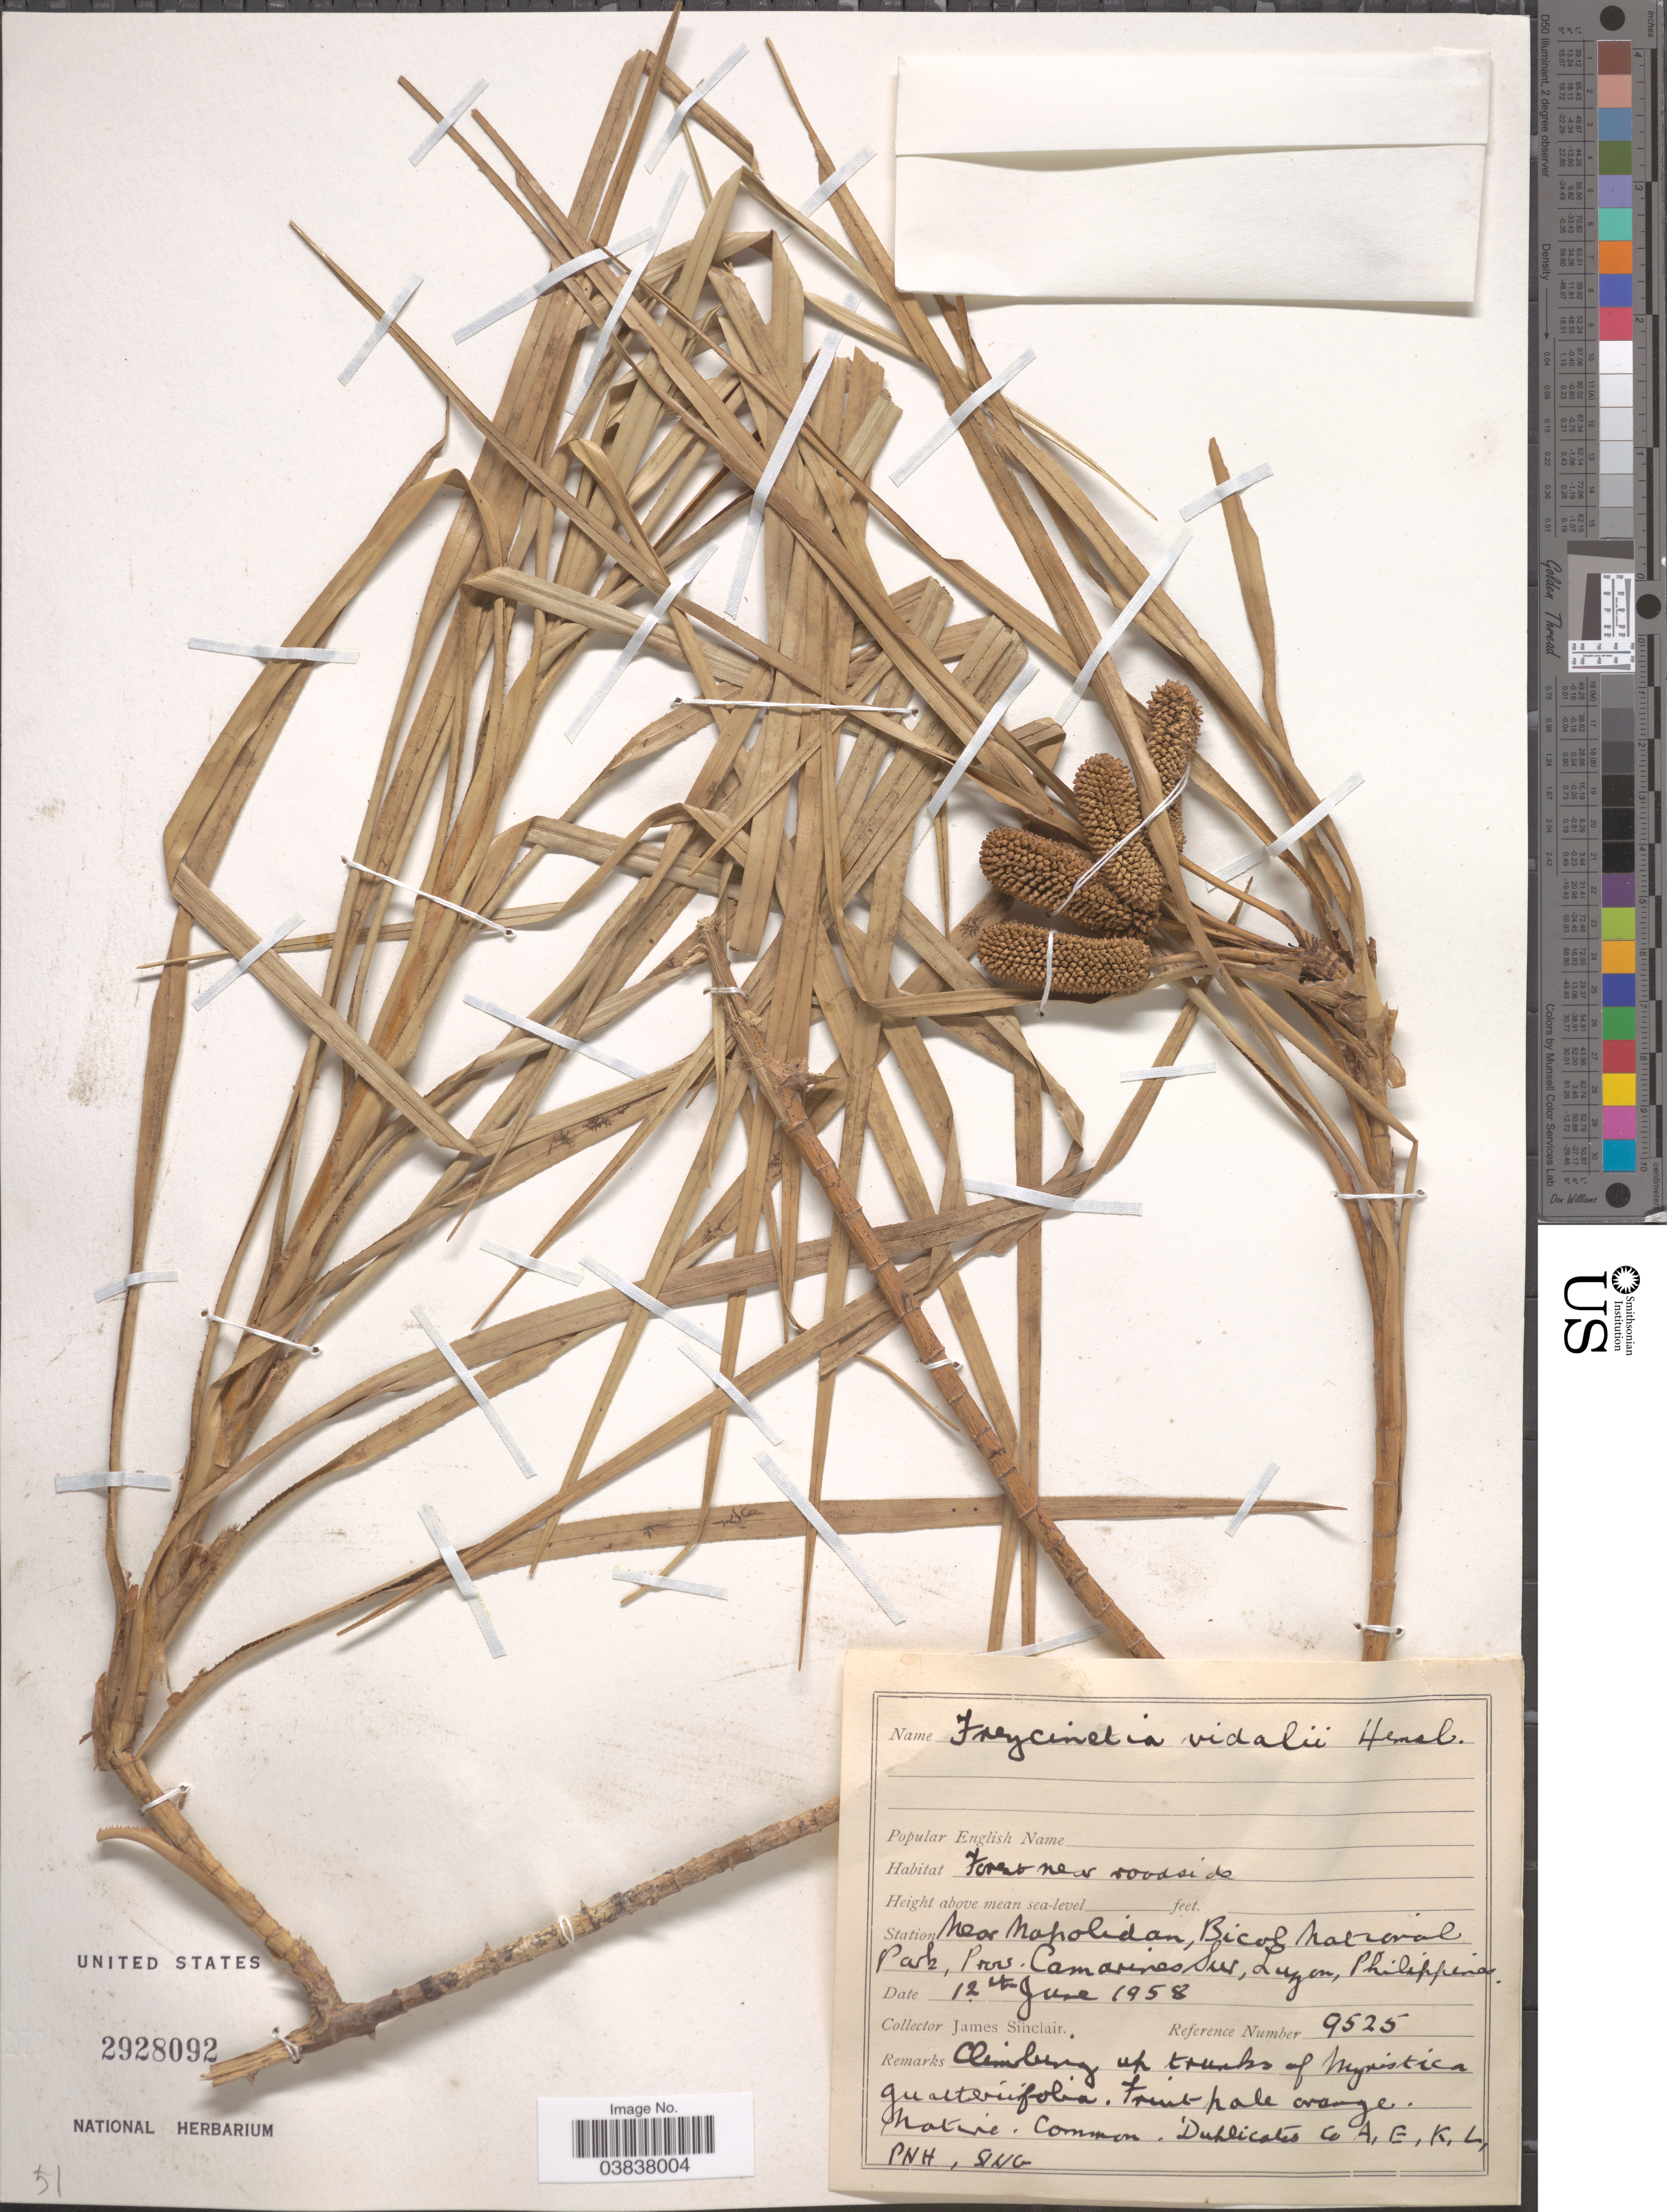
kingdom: Plantae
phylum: Tracheophyta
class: Liliopsida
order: Pandanales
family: Pandanaceae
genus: Freycinetia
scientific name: Freycinetia vidalii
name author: Hemsl.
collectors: J. Sinclair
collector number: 9525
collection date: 1958-06-12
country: Philippines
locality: Station Near Maholidan, Bicol National Park, Prov. Camarines Sur, Luzon.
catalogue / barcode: US 2928092